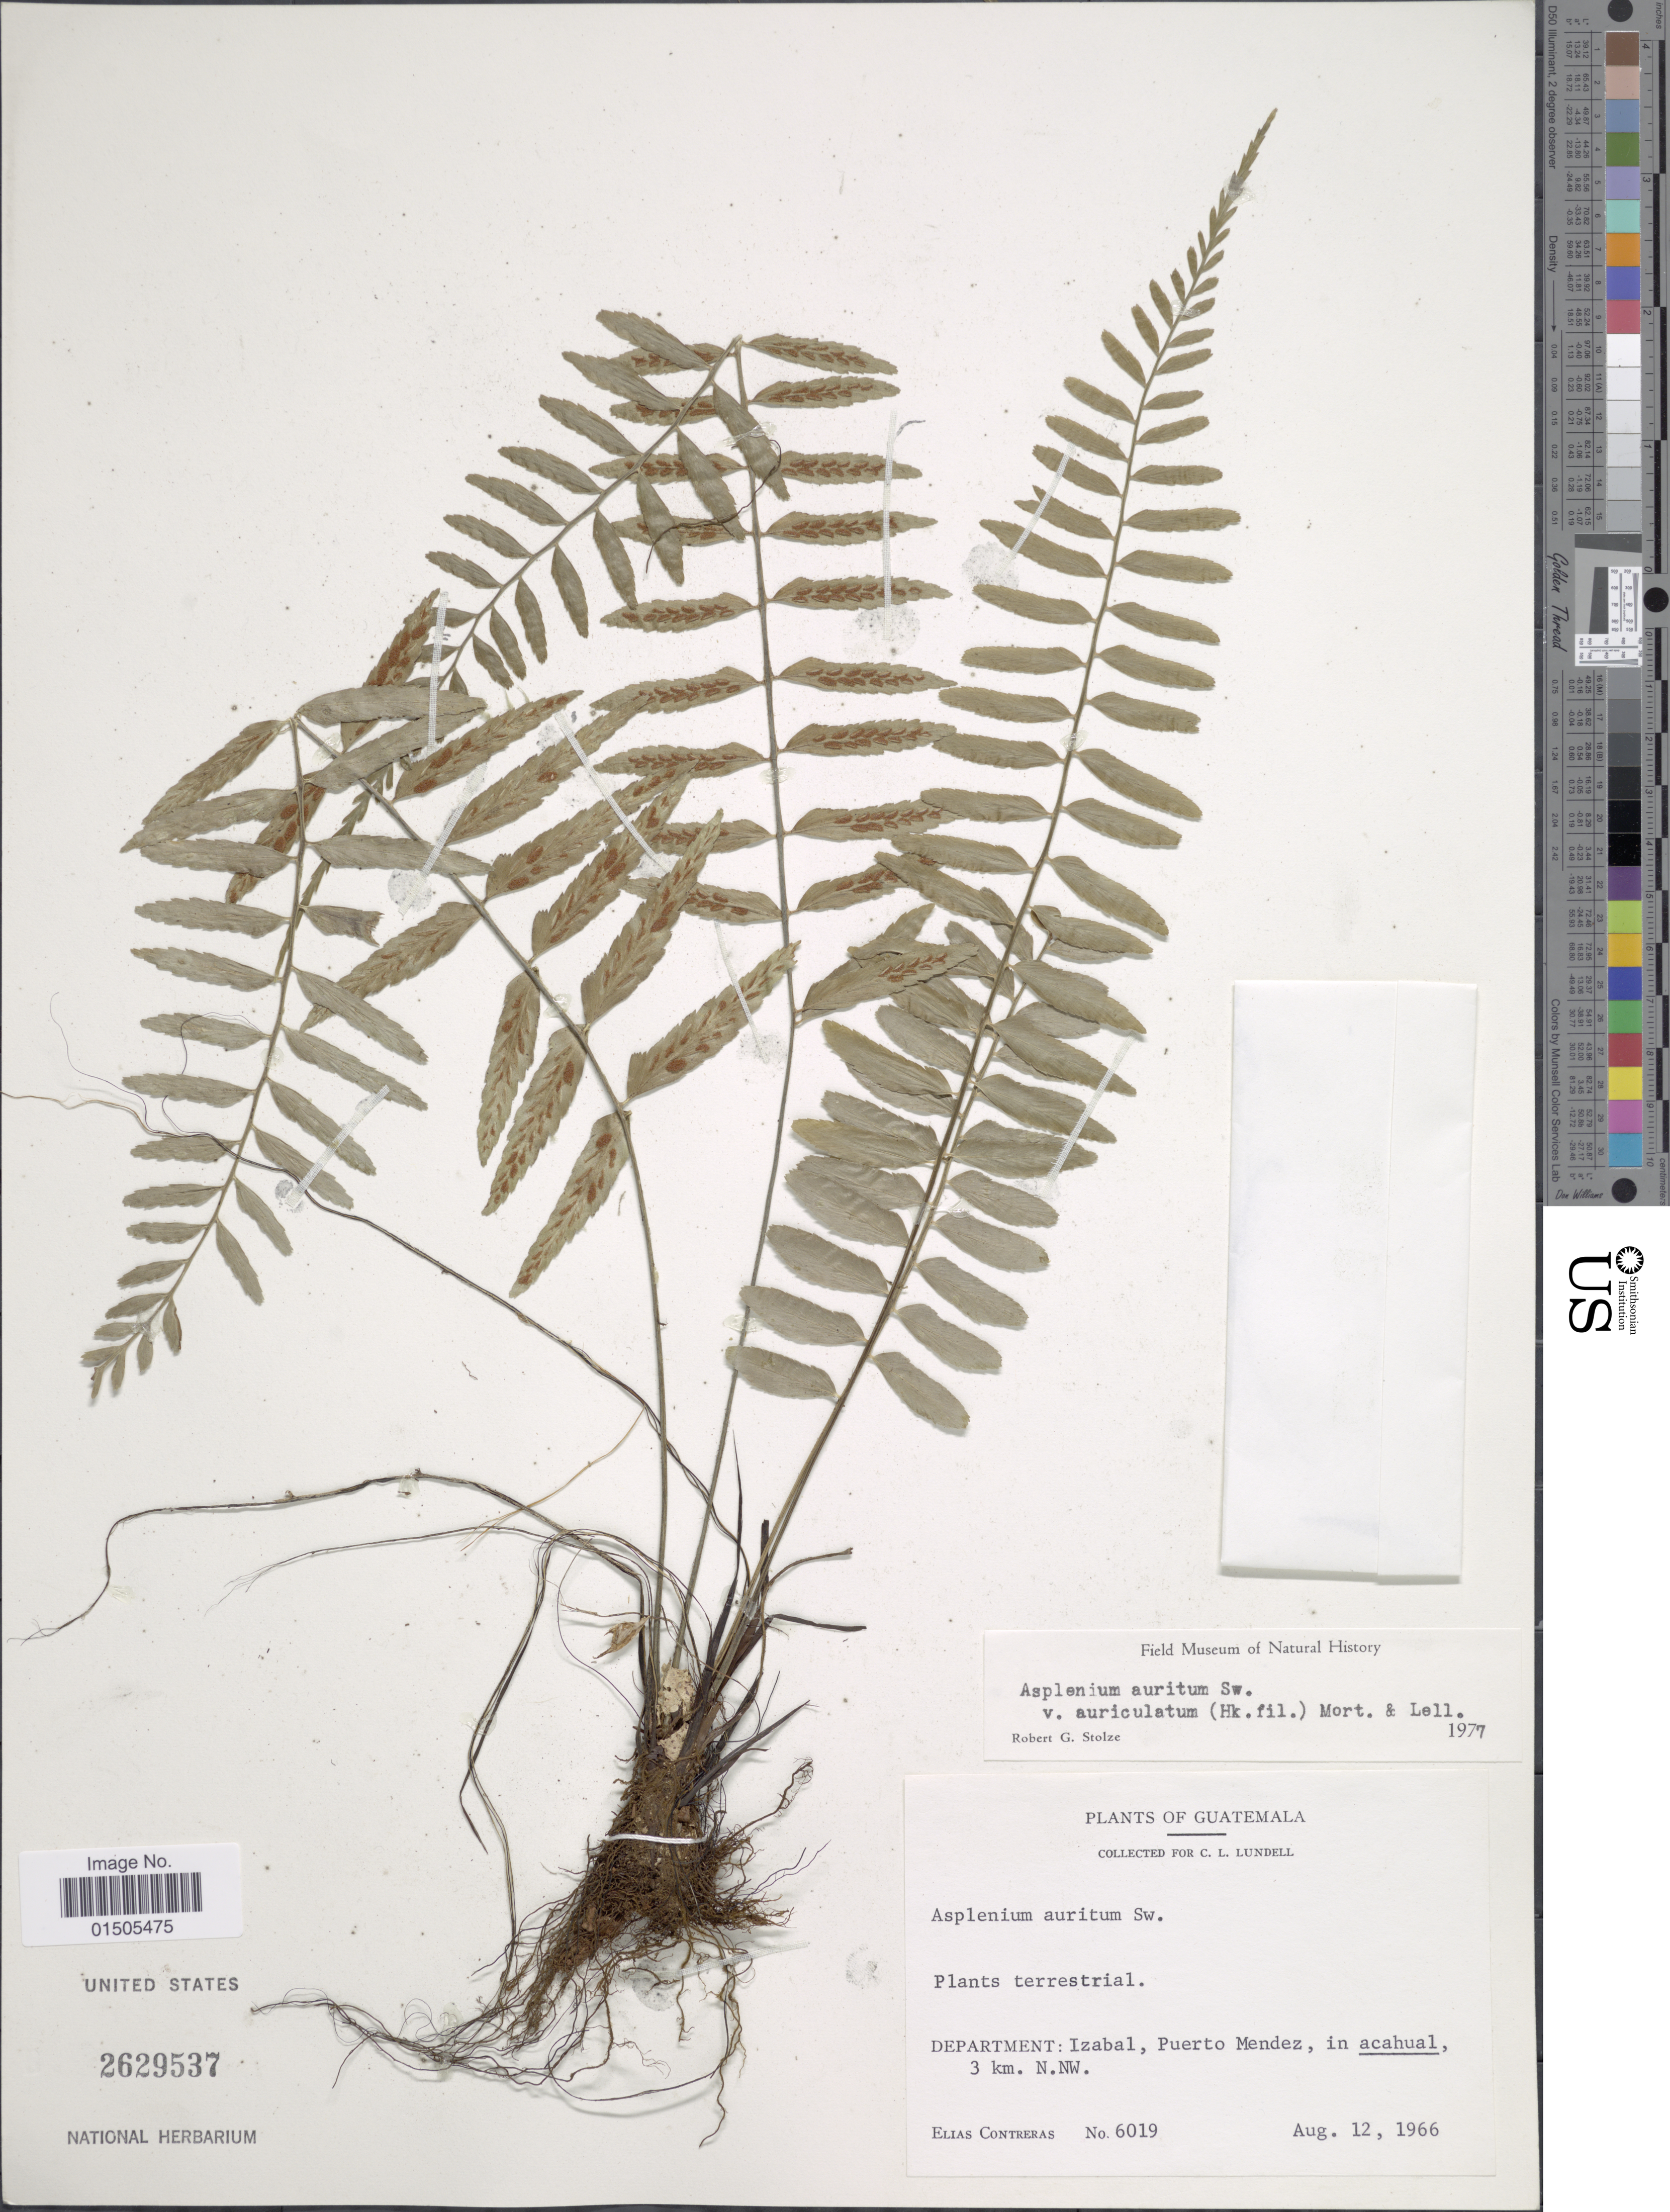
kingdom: Plantae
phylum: Tracheophyta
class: Polypodiopsida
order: Polypodiales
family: Aspleniaceae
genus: Asplenium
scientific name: Asplenium auritum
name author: Sw.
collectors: E. Contreras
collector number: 6019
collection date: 1966-08-12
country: Guatemala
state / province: Izabal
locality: Puerto Mendez, in acahual, 3 km. N.NW.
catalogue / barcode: US 2629537